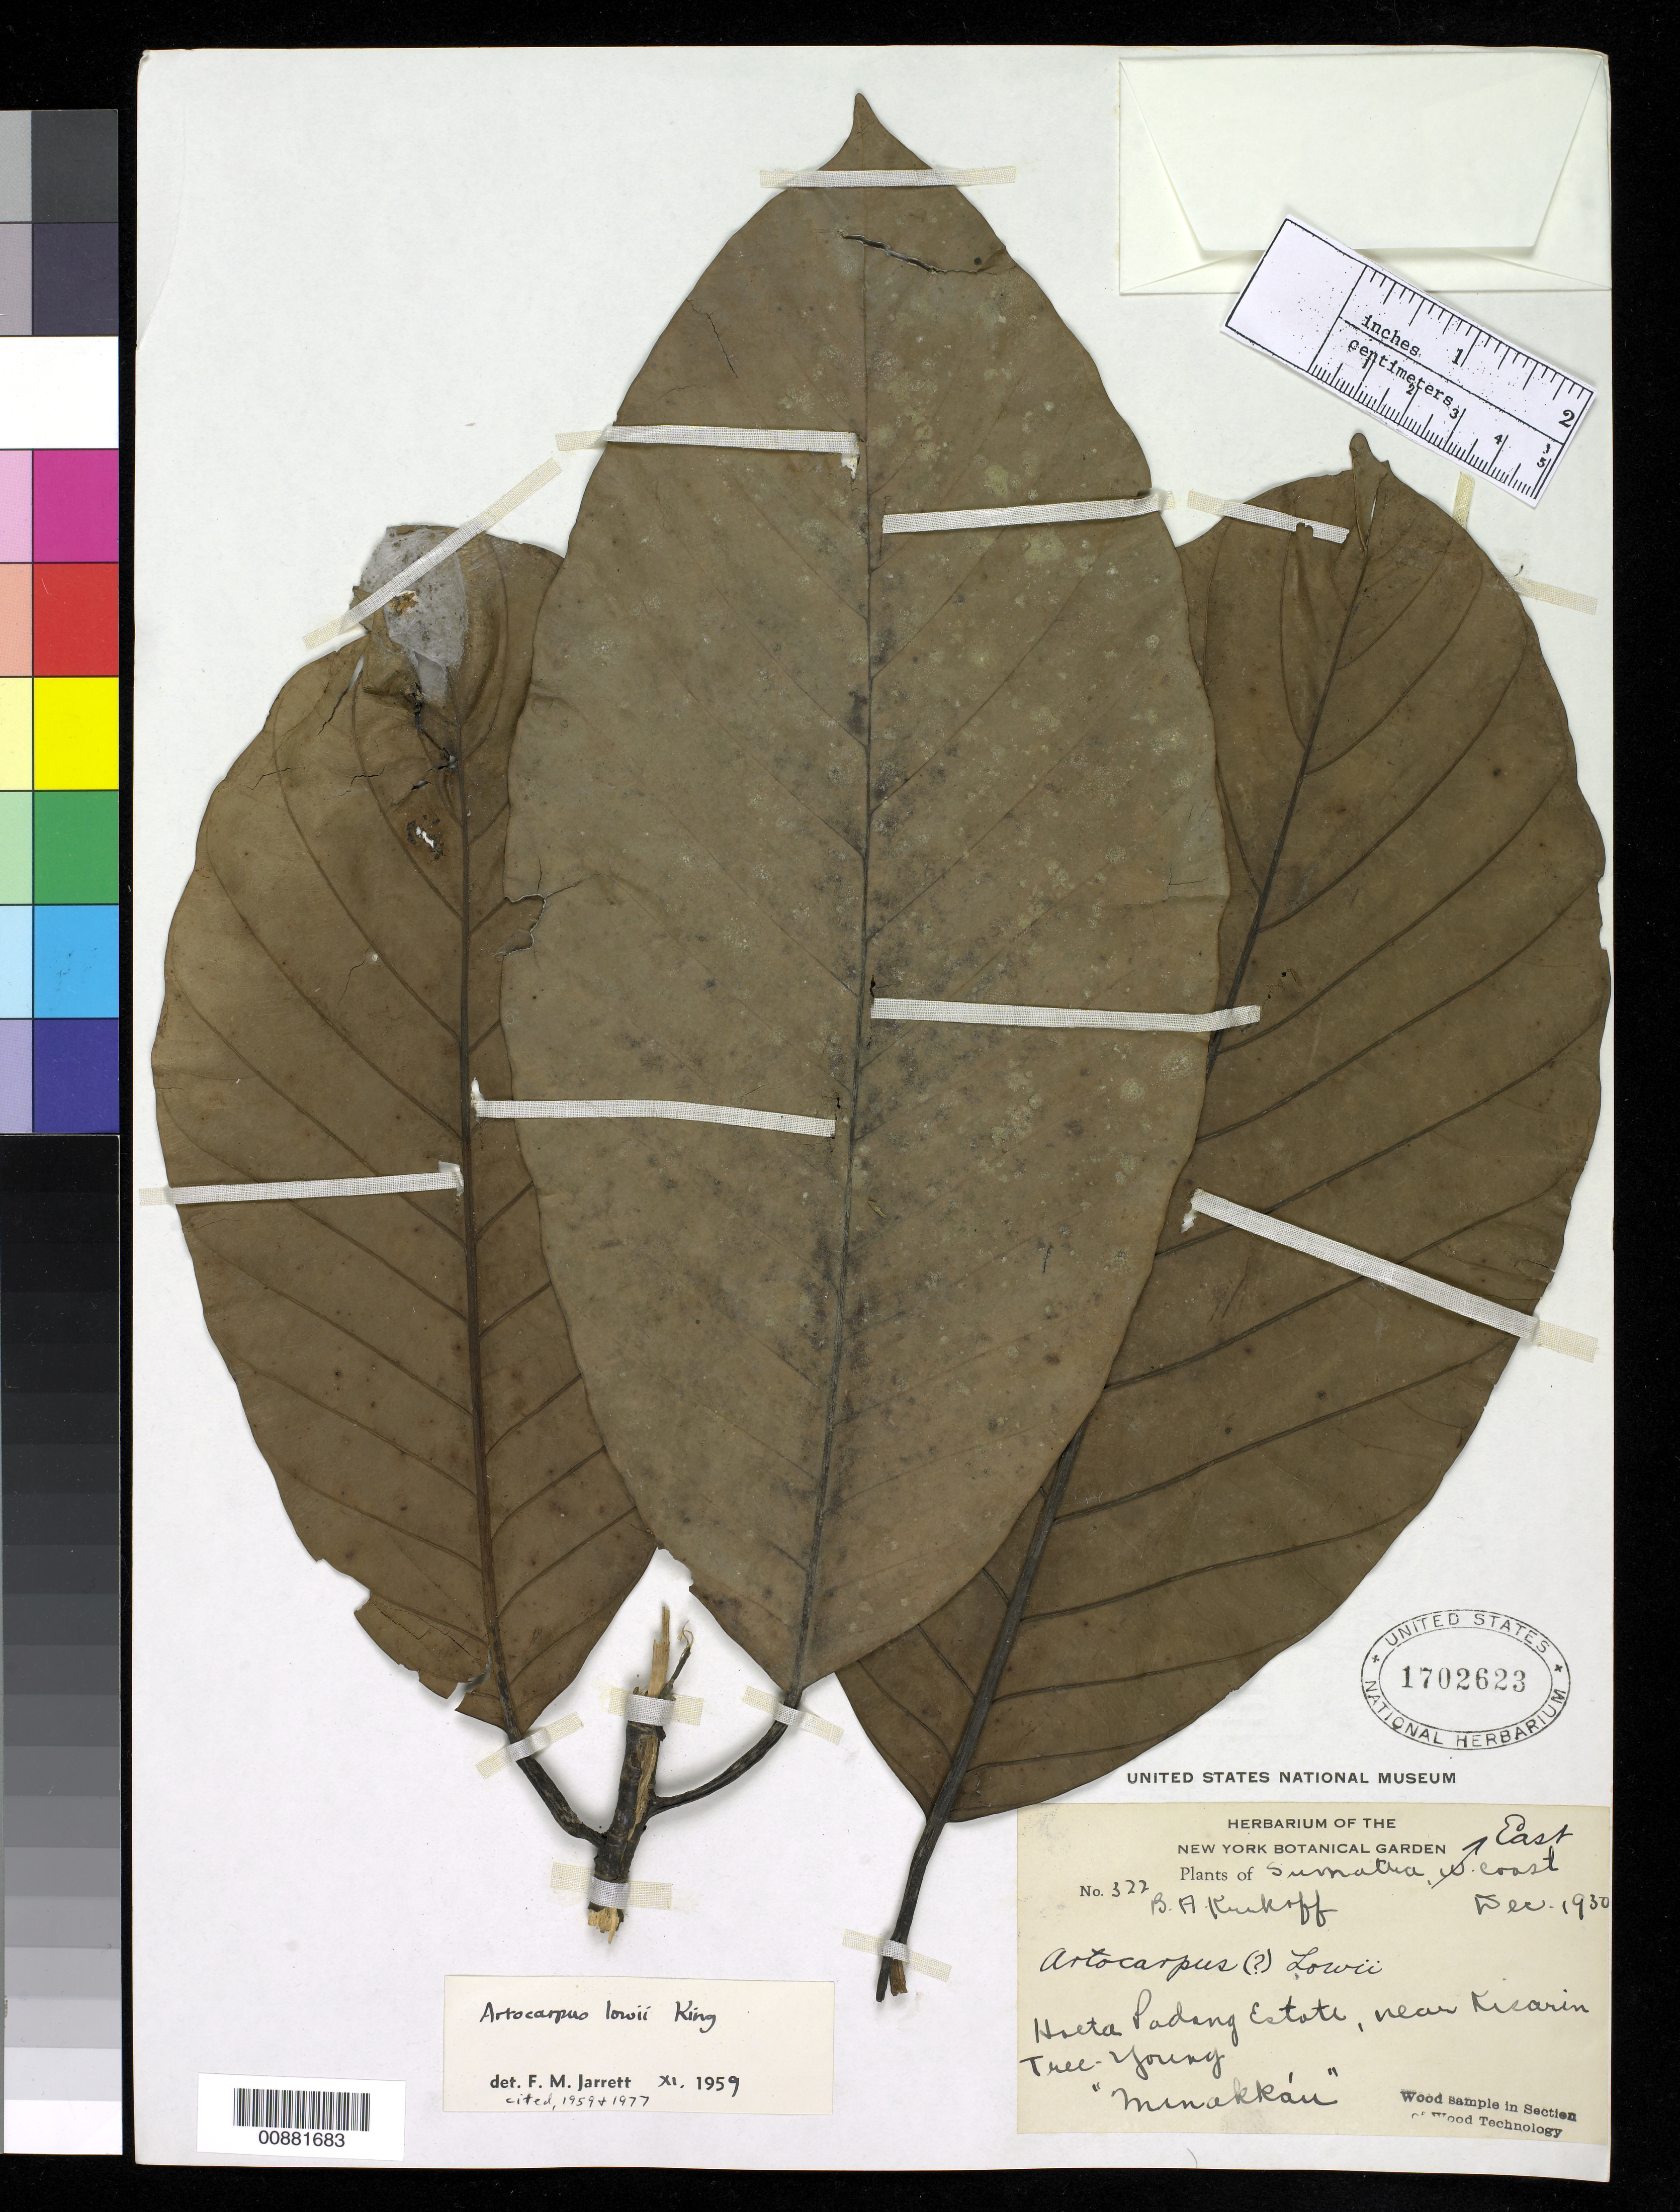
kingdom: Plantae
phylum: Tracheophyta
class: Magnoliopsida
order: Rosales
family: Moraceae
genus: Artocarpus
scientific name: Artocarpus lowii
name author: King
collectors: B. A. Krukoff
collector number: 322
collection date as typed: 01 Dec 1930 to 31 Dec 1930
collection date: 1930-12-01/1930-12-31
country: Indonesia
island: Sumatra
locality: E Coast, Hoeta padang Estate, near Kisarin.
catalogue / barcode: US 1702623